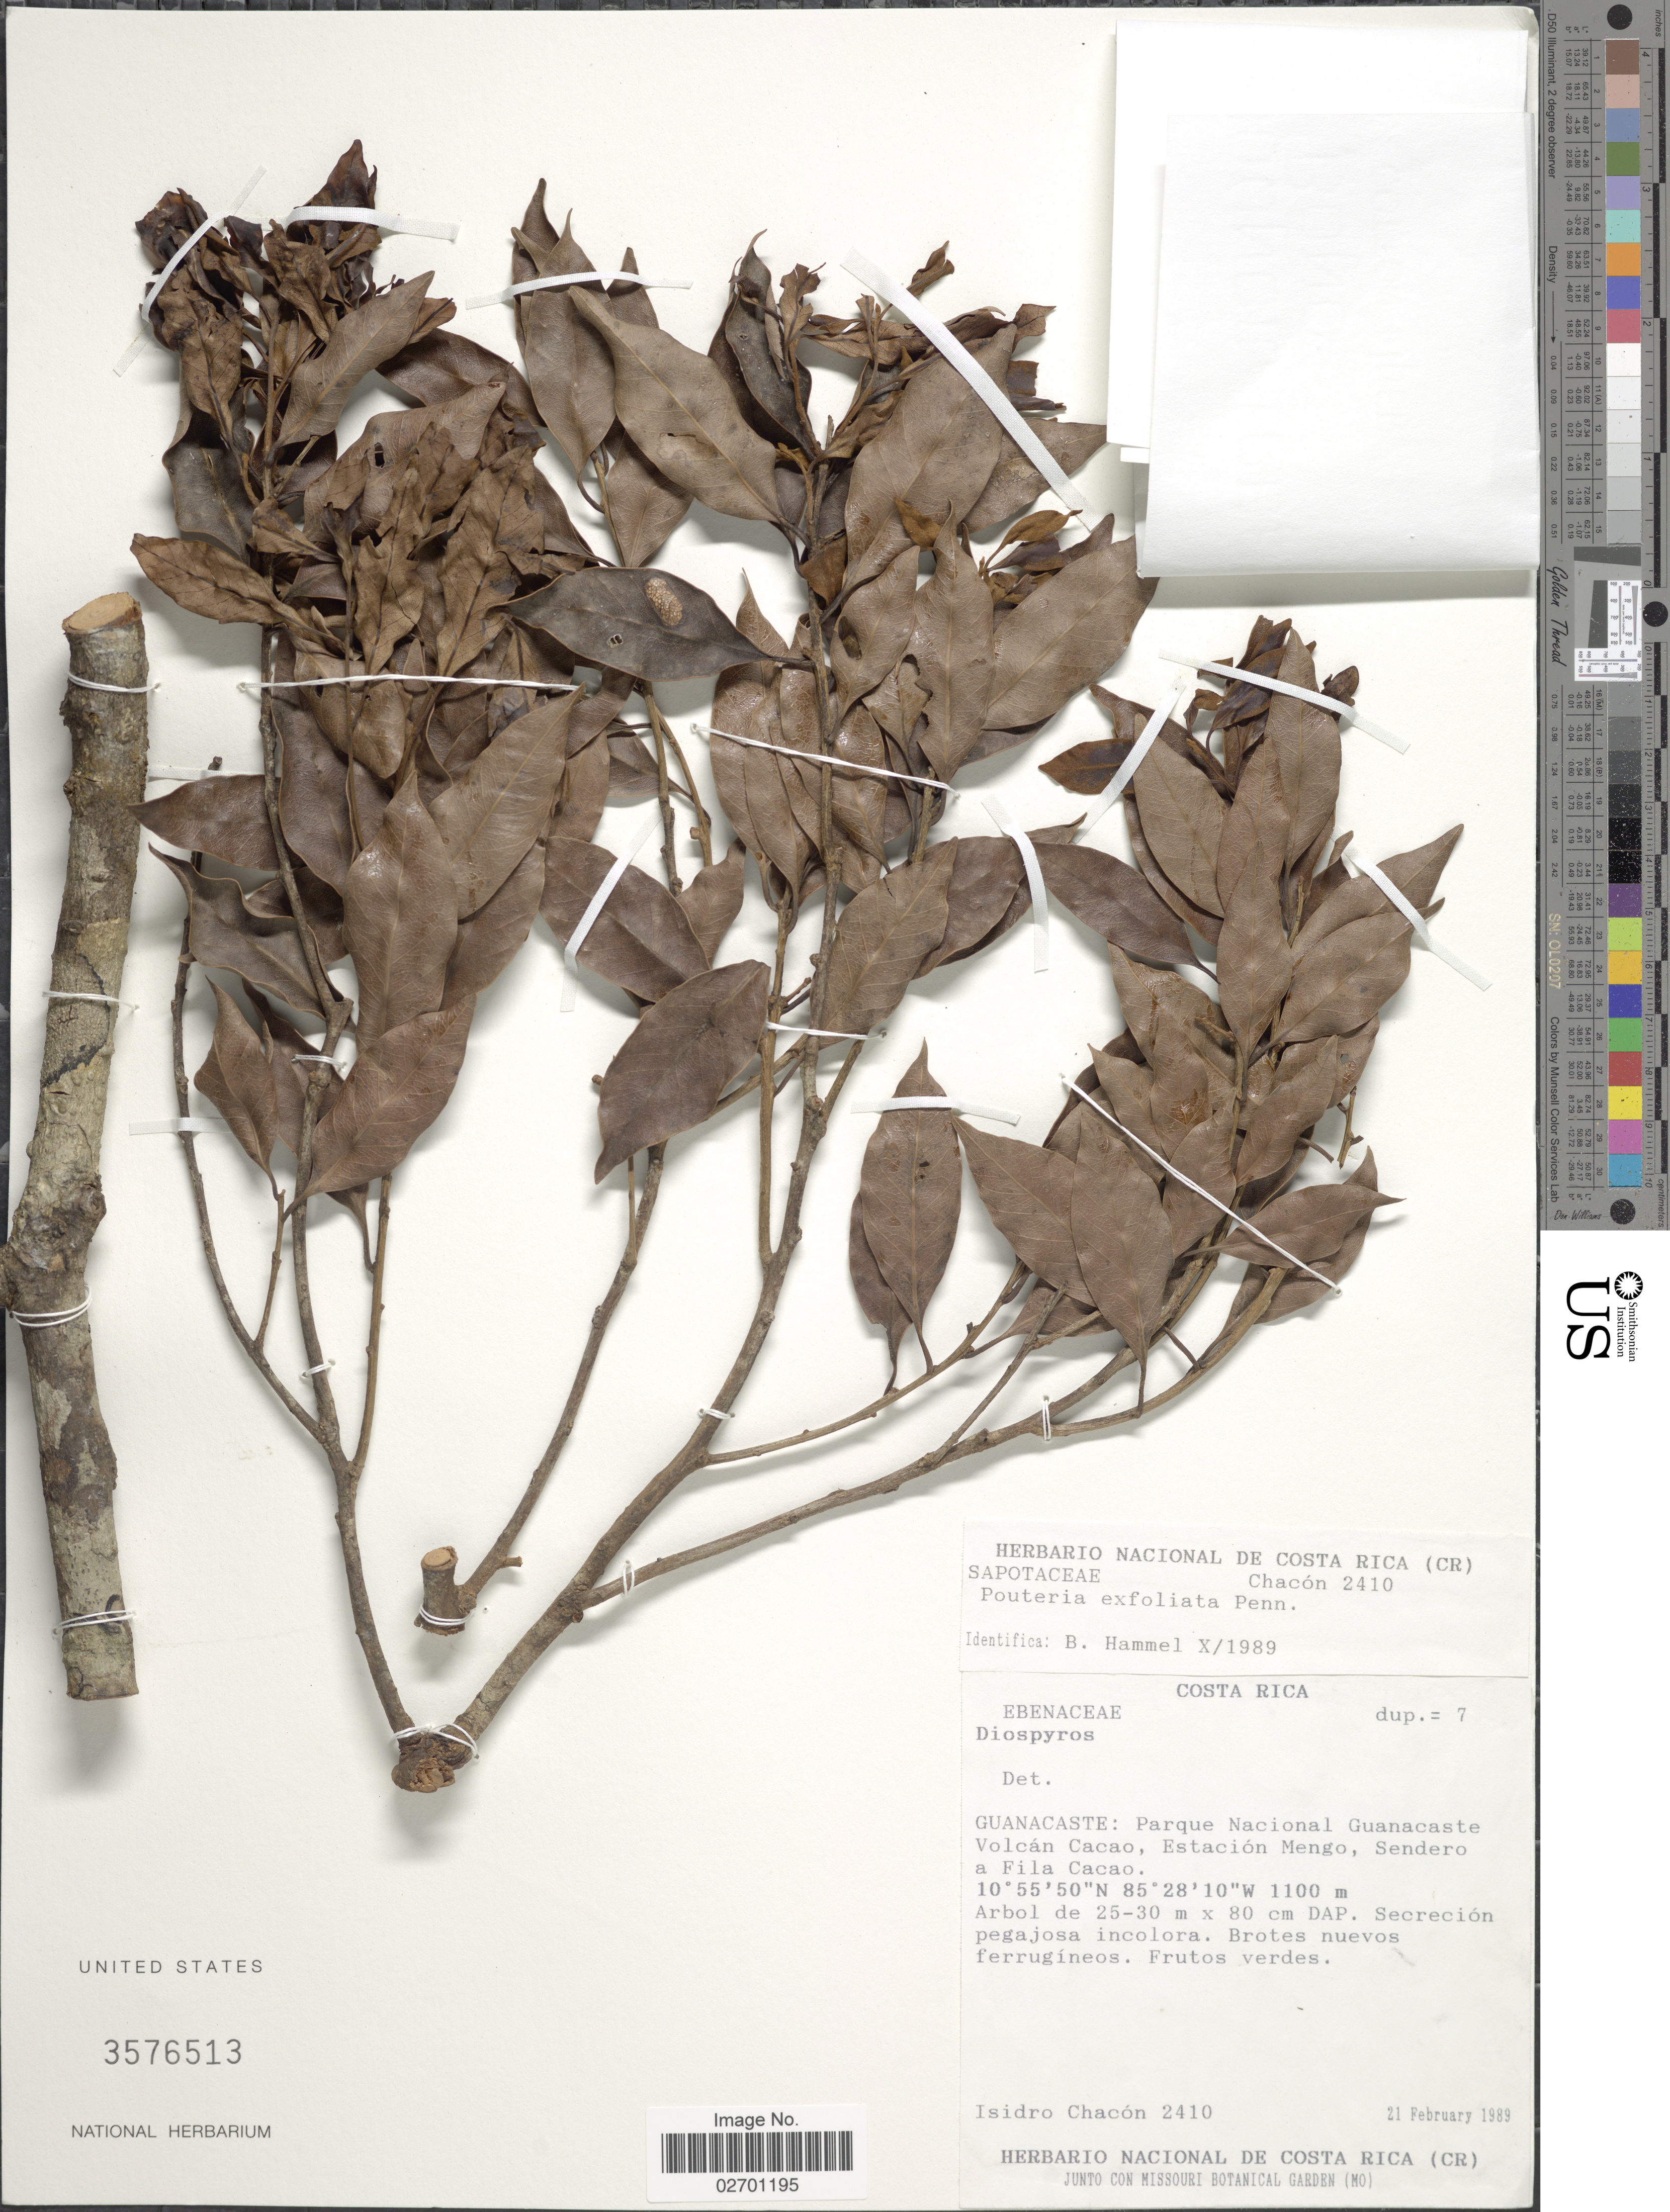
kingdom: Plantae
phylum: Tracheophyta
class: Magnoliopsida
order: Ericales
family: Sapotaceae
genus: Pouteria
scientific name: Pouteria exfoliata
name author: T.D. Penn.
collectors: I. Chacón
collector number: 2410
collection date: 1989-02-21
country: Costa Rica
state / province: Guanacaste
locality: Parque Nacional Guanacaste Volcan Cacao, Estacion Mengo, Sendero a Fila Cacao.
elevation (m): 1100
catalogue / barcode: US 3576513